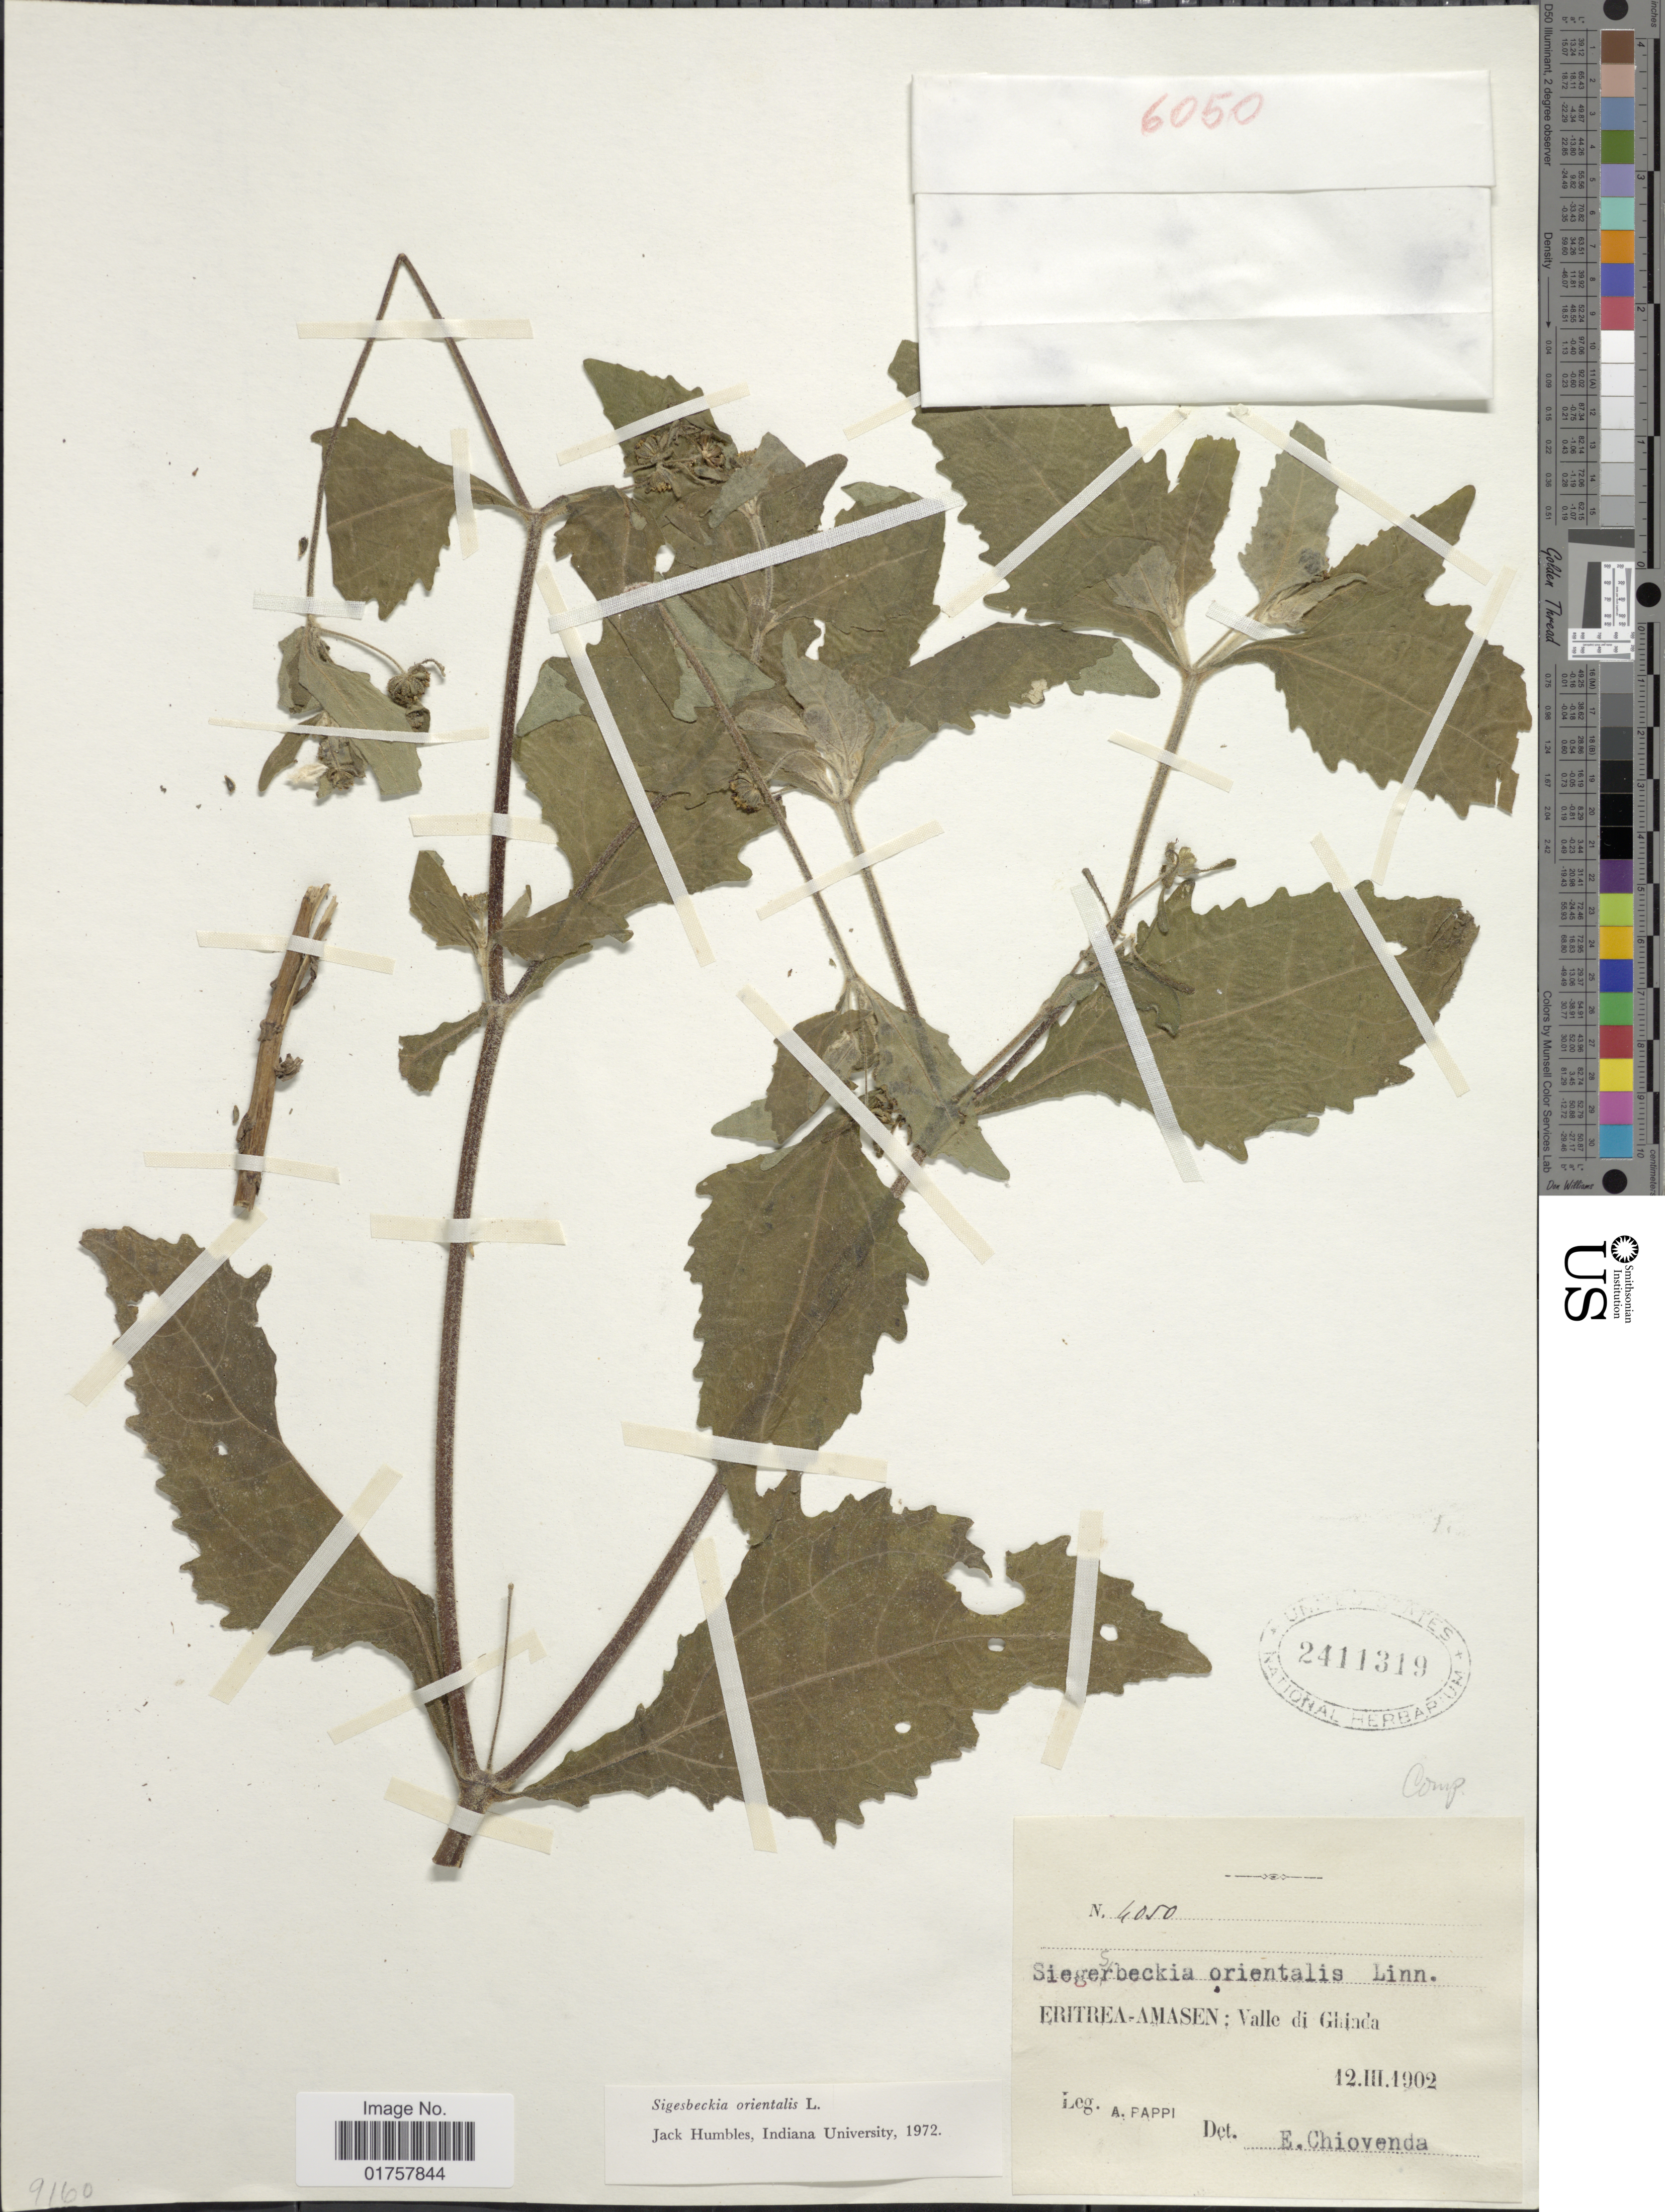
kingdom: Plantae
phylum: Tracheophyta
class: Magnoliopsida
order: Asterales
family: Asteraceae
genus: Sigesbeckia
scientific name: Sigesbeckia orientalis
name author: L.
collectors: A. Pappi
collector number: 4050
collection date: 1902-03-12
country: Eritrea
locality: Eritrea-Amasen: Valle di Ghiada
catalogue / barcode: US 2411319